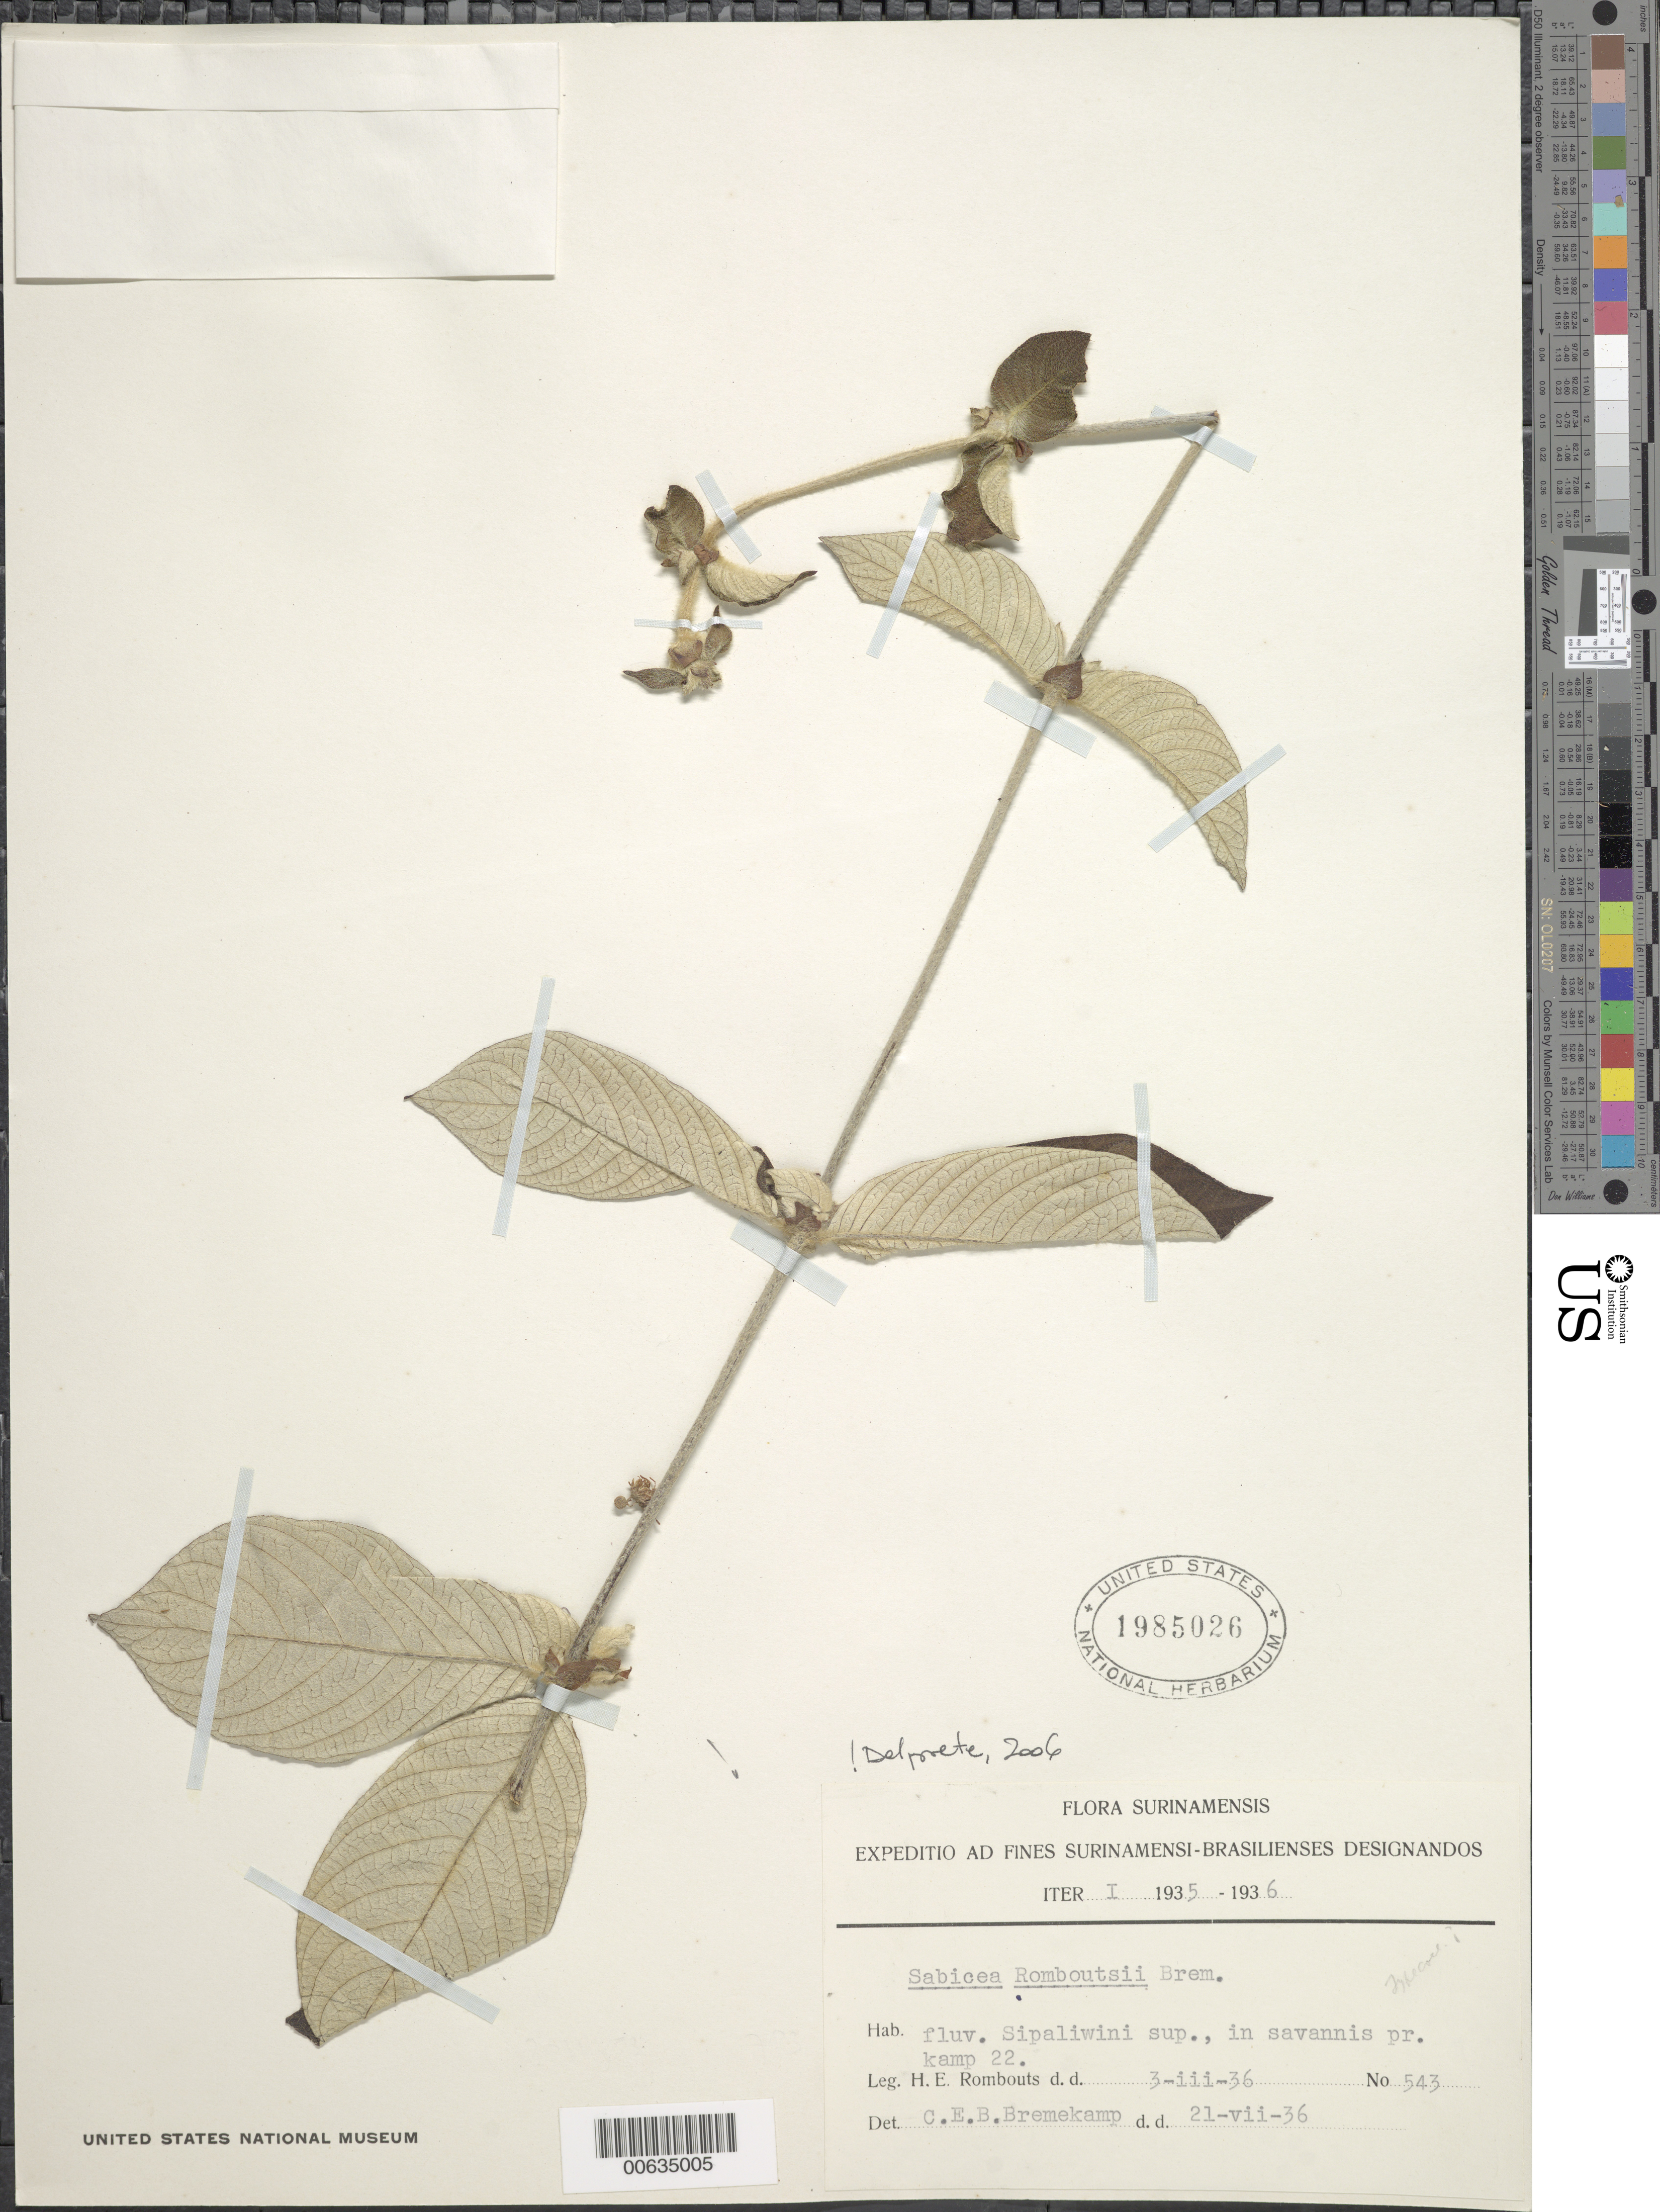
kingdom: Plantae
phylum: Tracheophyta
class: Magnoliopsida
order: Gentianales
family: Rubiaceae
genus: Sabicea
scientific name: Sabicea romboutsii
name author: Bremek.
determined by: Delprete, P. G., Herb. de Guyane Cay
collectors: H. Rombouts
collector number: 543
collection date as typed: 3-Mar-36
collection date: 1936-03-03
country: Suriname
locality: Upper Sipaliwini R., camp 22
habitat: Savanna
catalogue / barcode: US 1985026